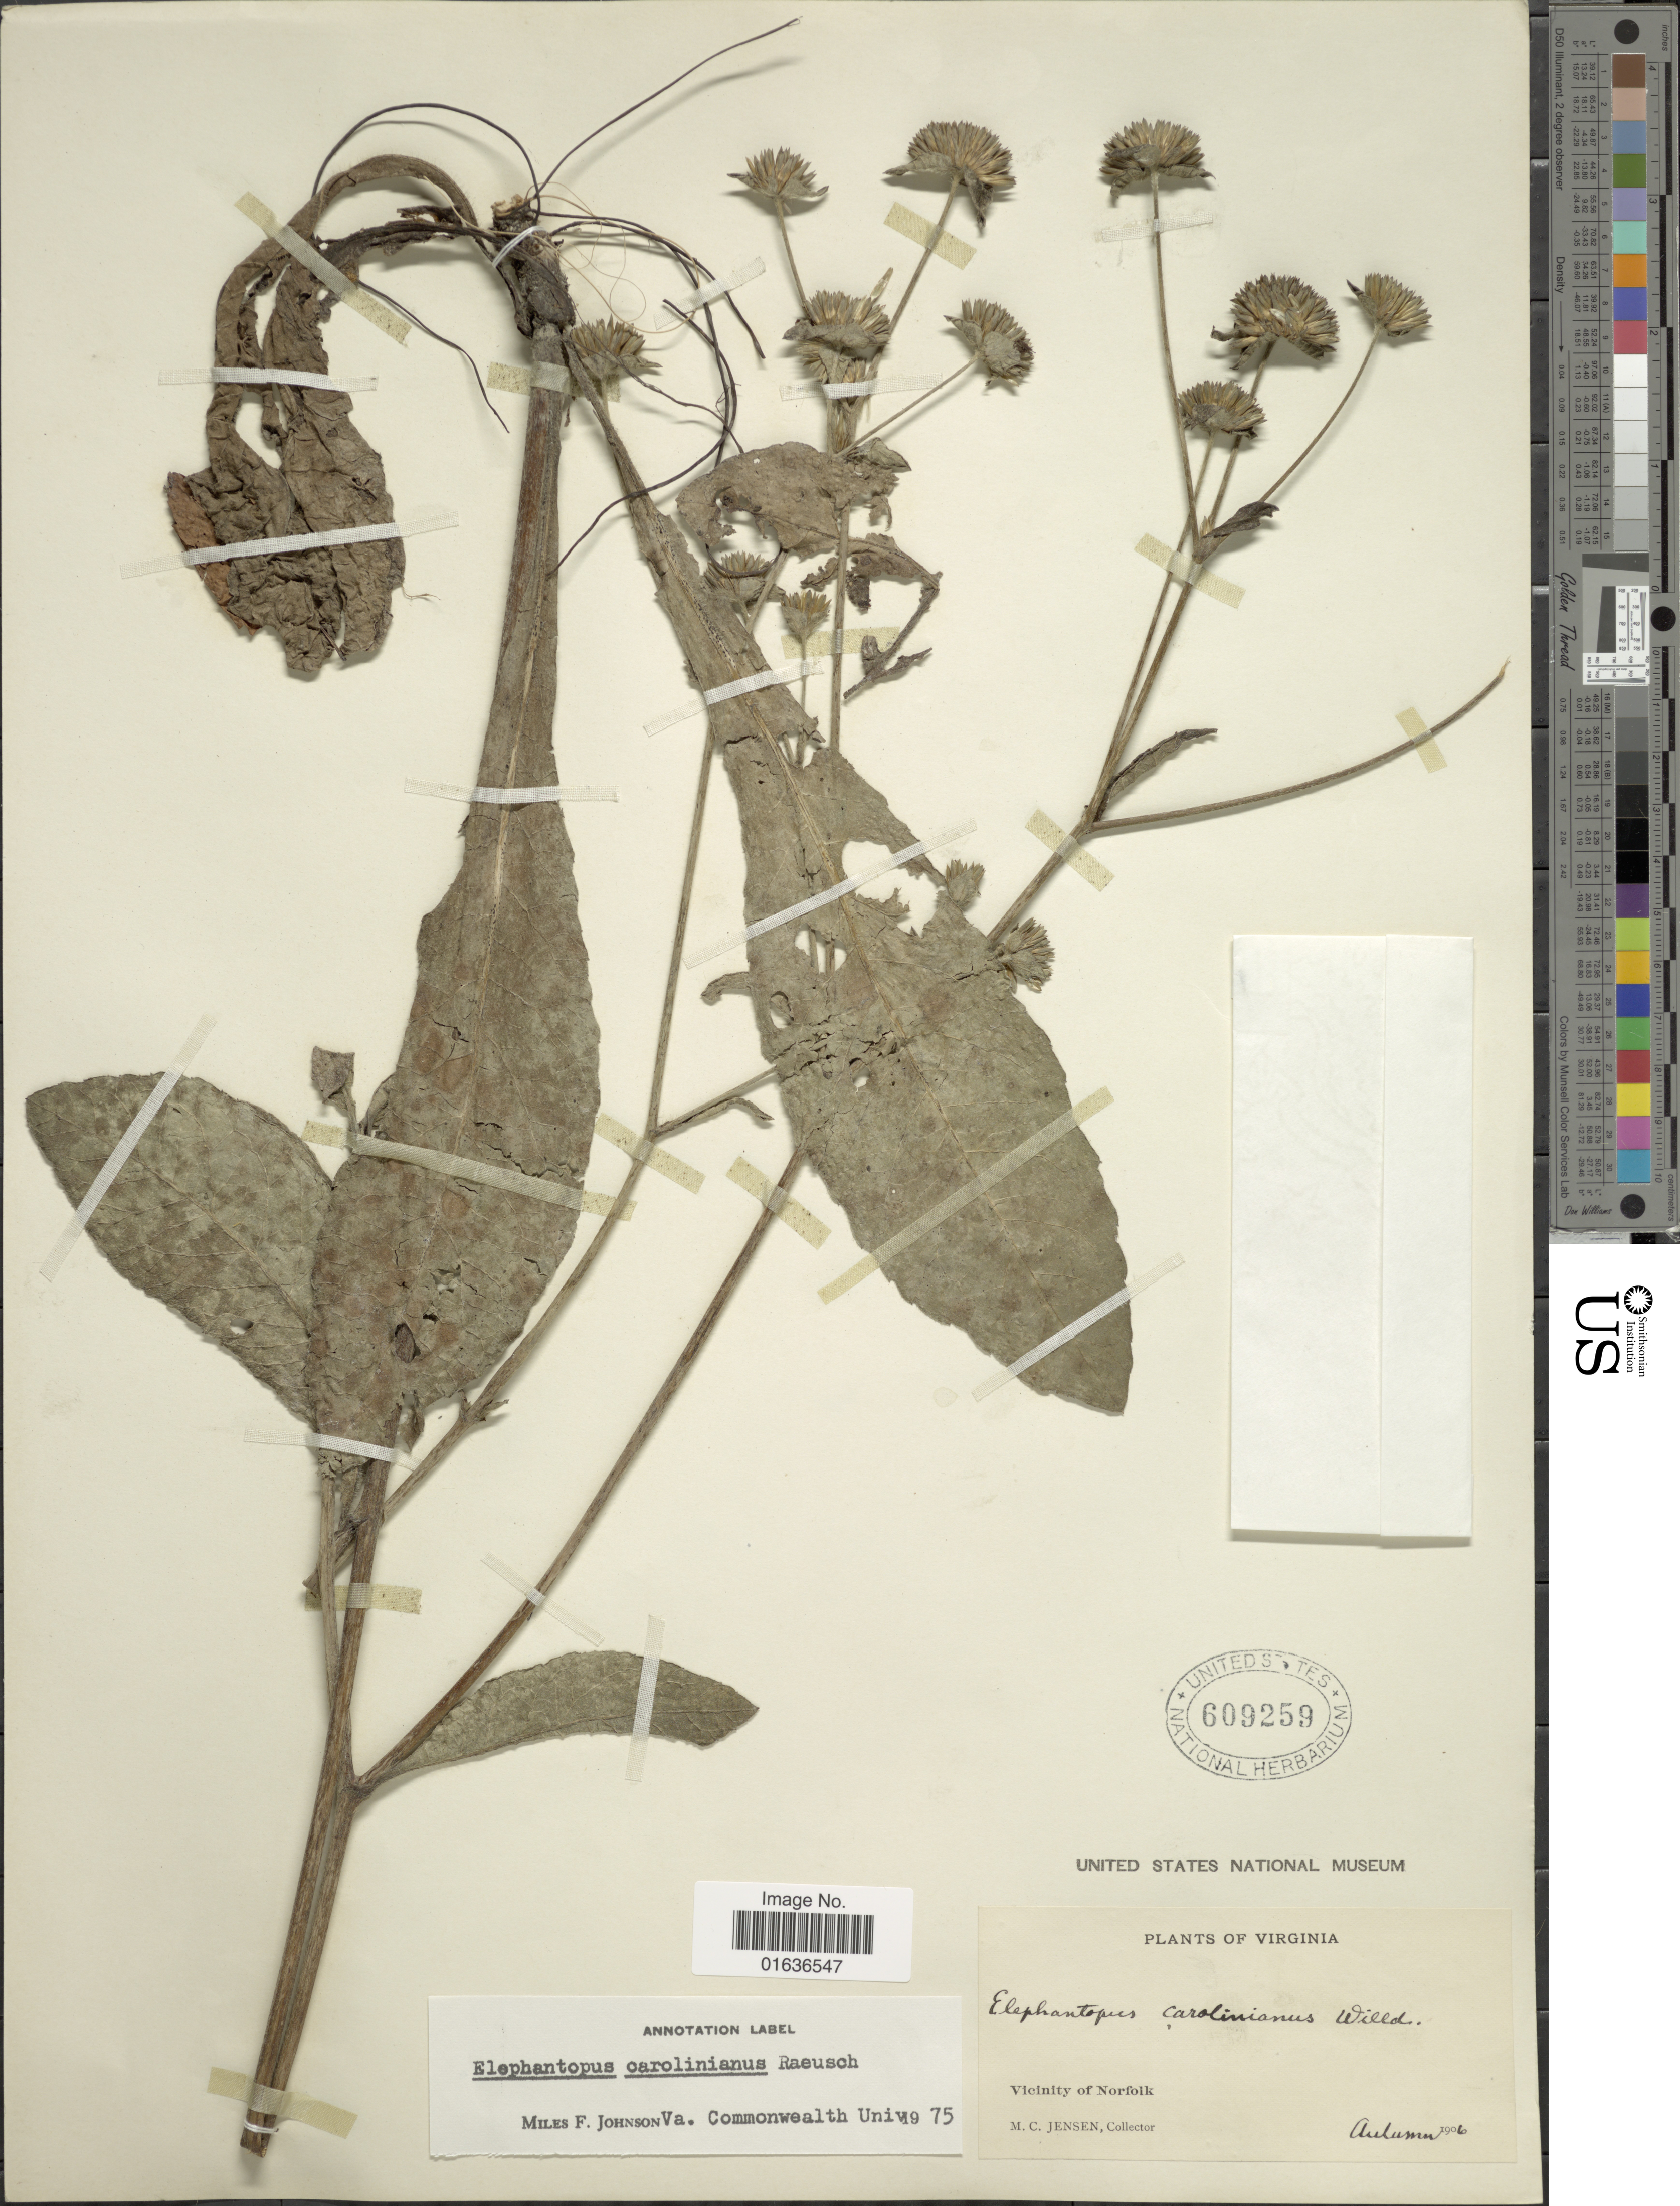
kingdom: Plantae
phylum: Tracheophyta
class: Magnoliopsida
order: Asterales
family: Asteraceae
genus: Elephantopus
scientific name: Elephantopus carolinianus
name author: Raeusch.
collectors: M. C. Jensen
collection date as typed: Autumn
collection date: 1906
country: United States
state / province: Virginia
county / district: City of Norfolk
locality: Vicinity of Norfolk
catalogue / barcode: US 609259